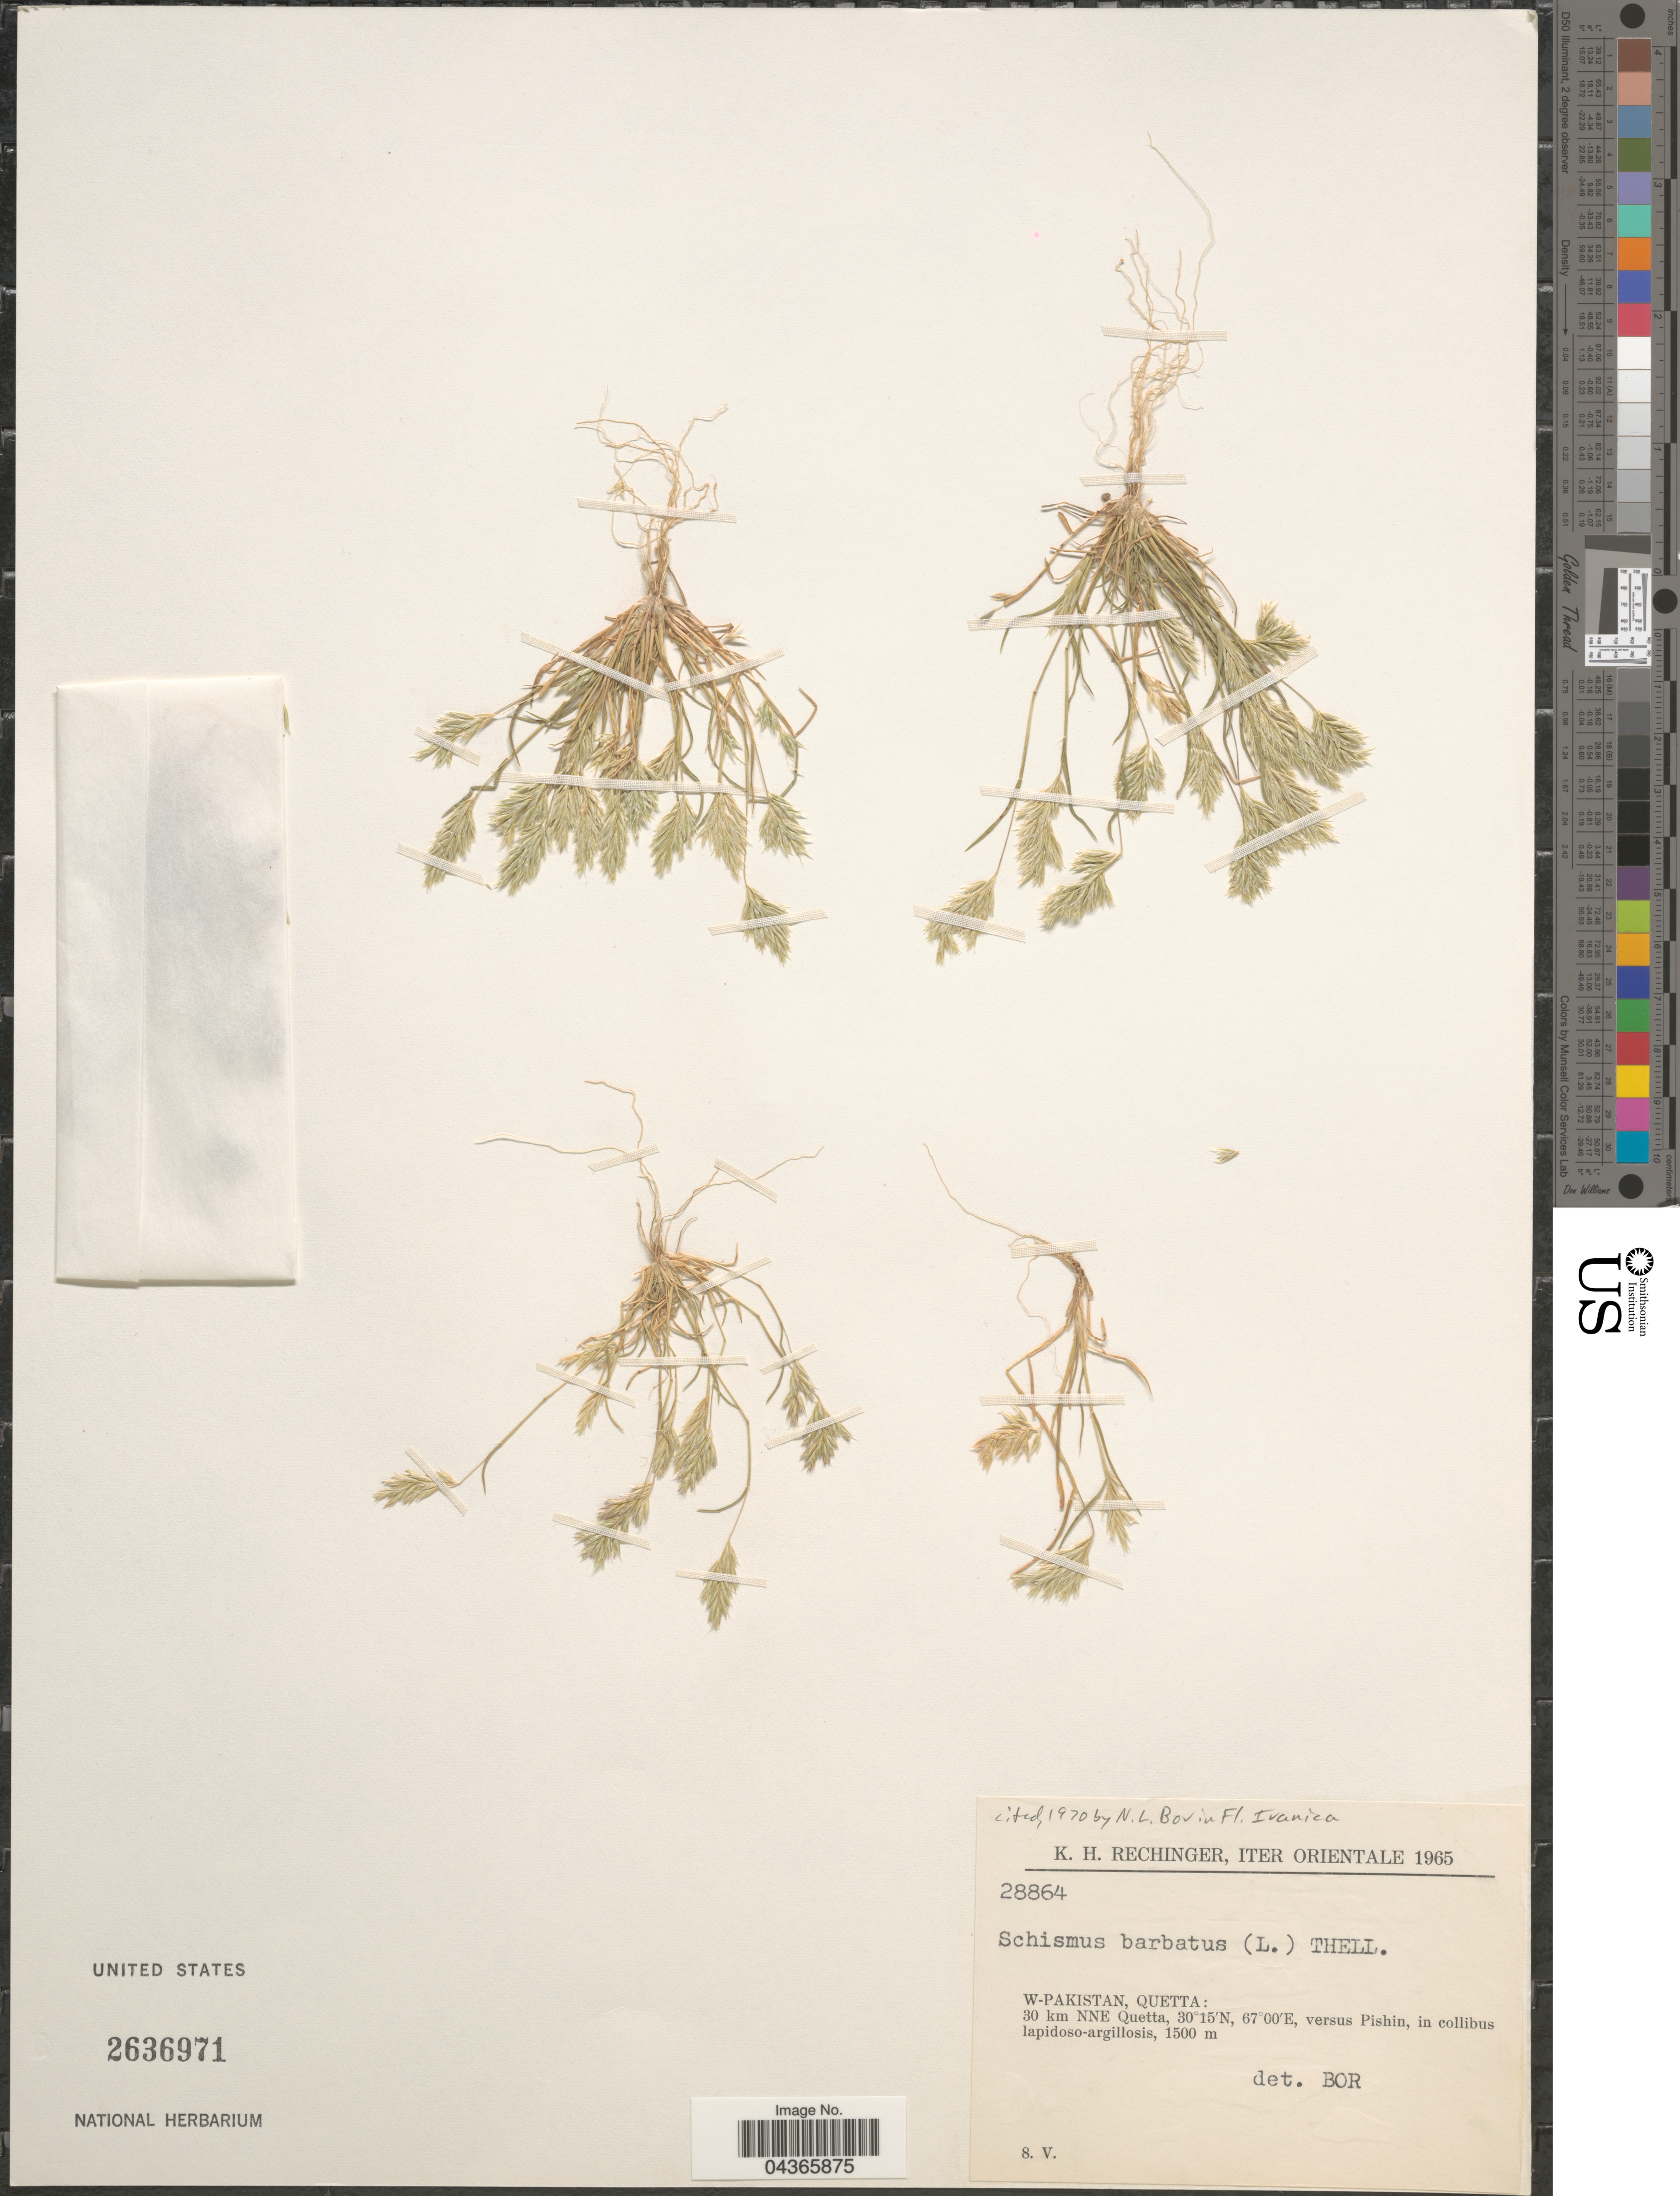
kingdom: Plantae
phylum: Tracheophyta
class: Liliopsida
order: Poales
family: Poaceae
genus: Schismus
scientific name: Schismus barbatus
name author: (L.) Thell.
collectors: K. H. Rechinger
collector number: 28864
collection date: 1965-05-08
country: Pakistan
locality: Iter Orientale 1965. W-Pakistan, Quetta: 30 km NNE Quetta, versus Pishin, in collibus lapidoso-argillosis.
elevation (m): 1500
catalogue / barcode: US 2636971